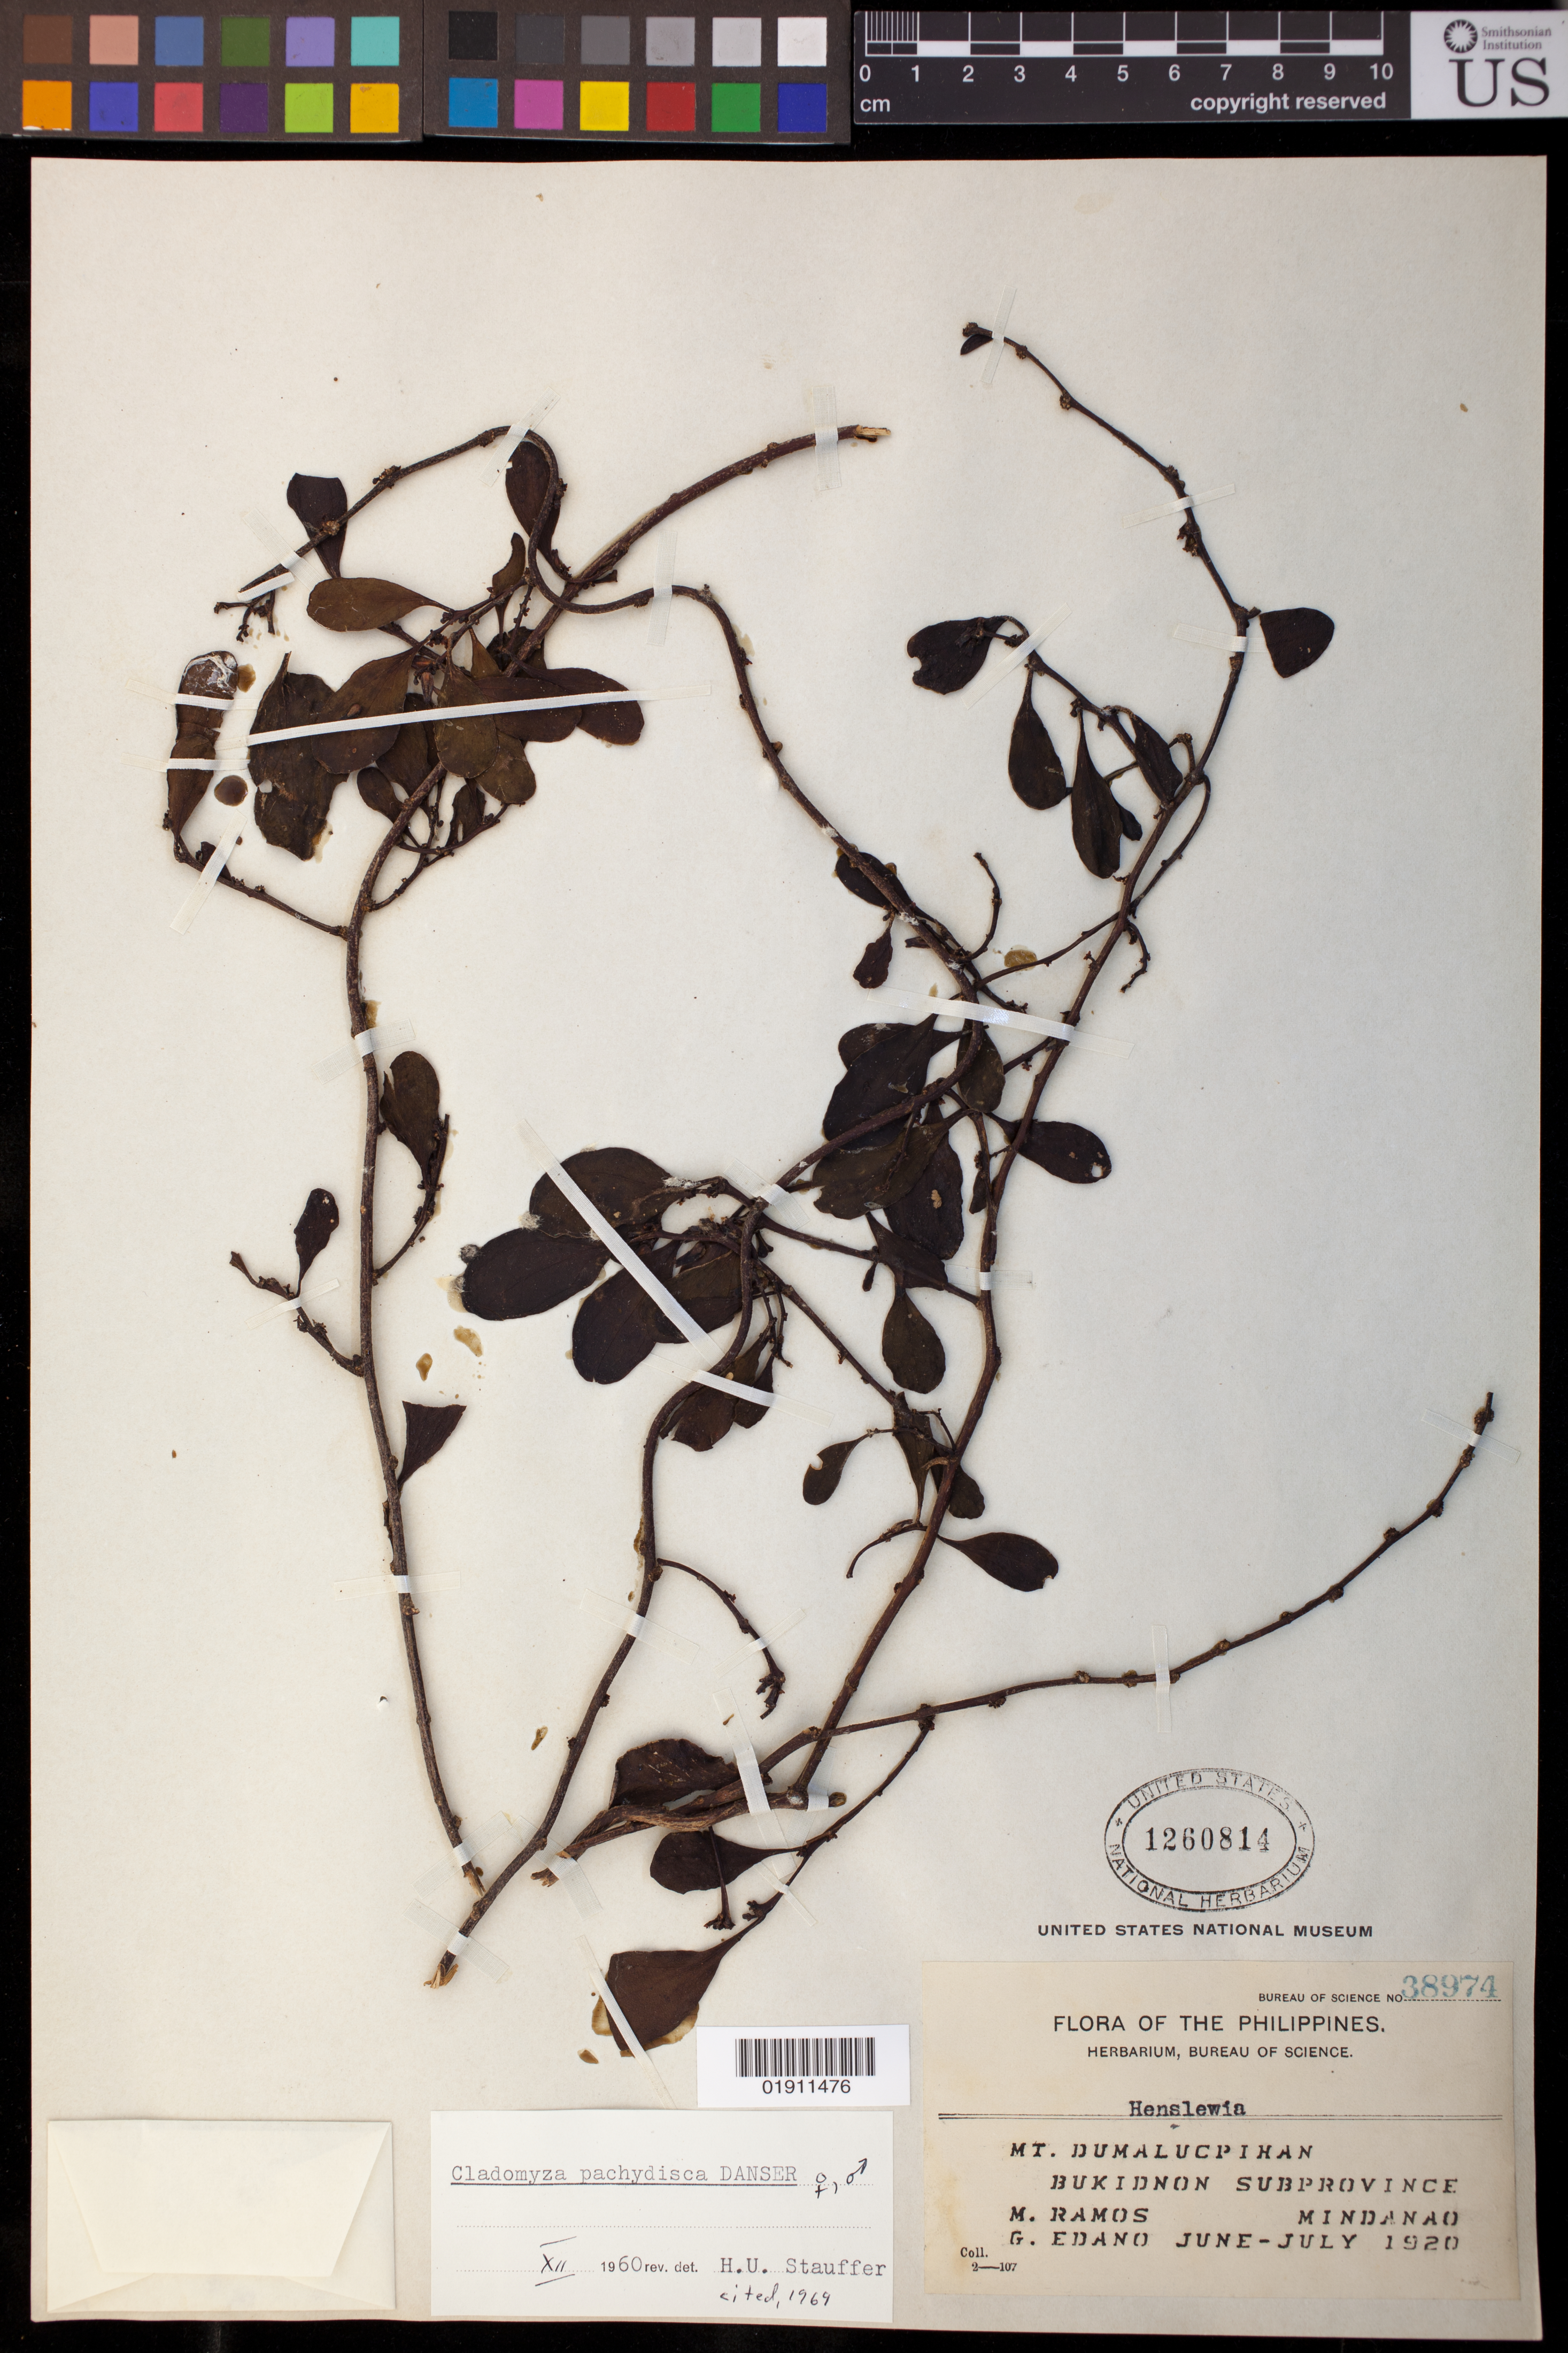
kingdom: Plantae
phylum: Tracheophyta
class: Magnoliopsida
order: Santalales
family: Amphorogynaceae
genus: Dendromyza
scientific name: Dendromyza pachydisca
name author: (Danser) J.M. Macklin ex Beaman & C.E. Anderson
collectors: M. Ramos & G. Edaño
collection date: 1920-06/1920-07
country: Philippines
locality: Bukidnon Province, Mt. Dumalucpihan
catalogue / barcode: US 1260814